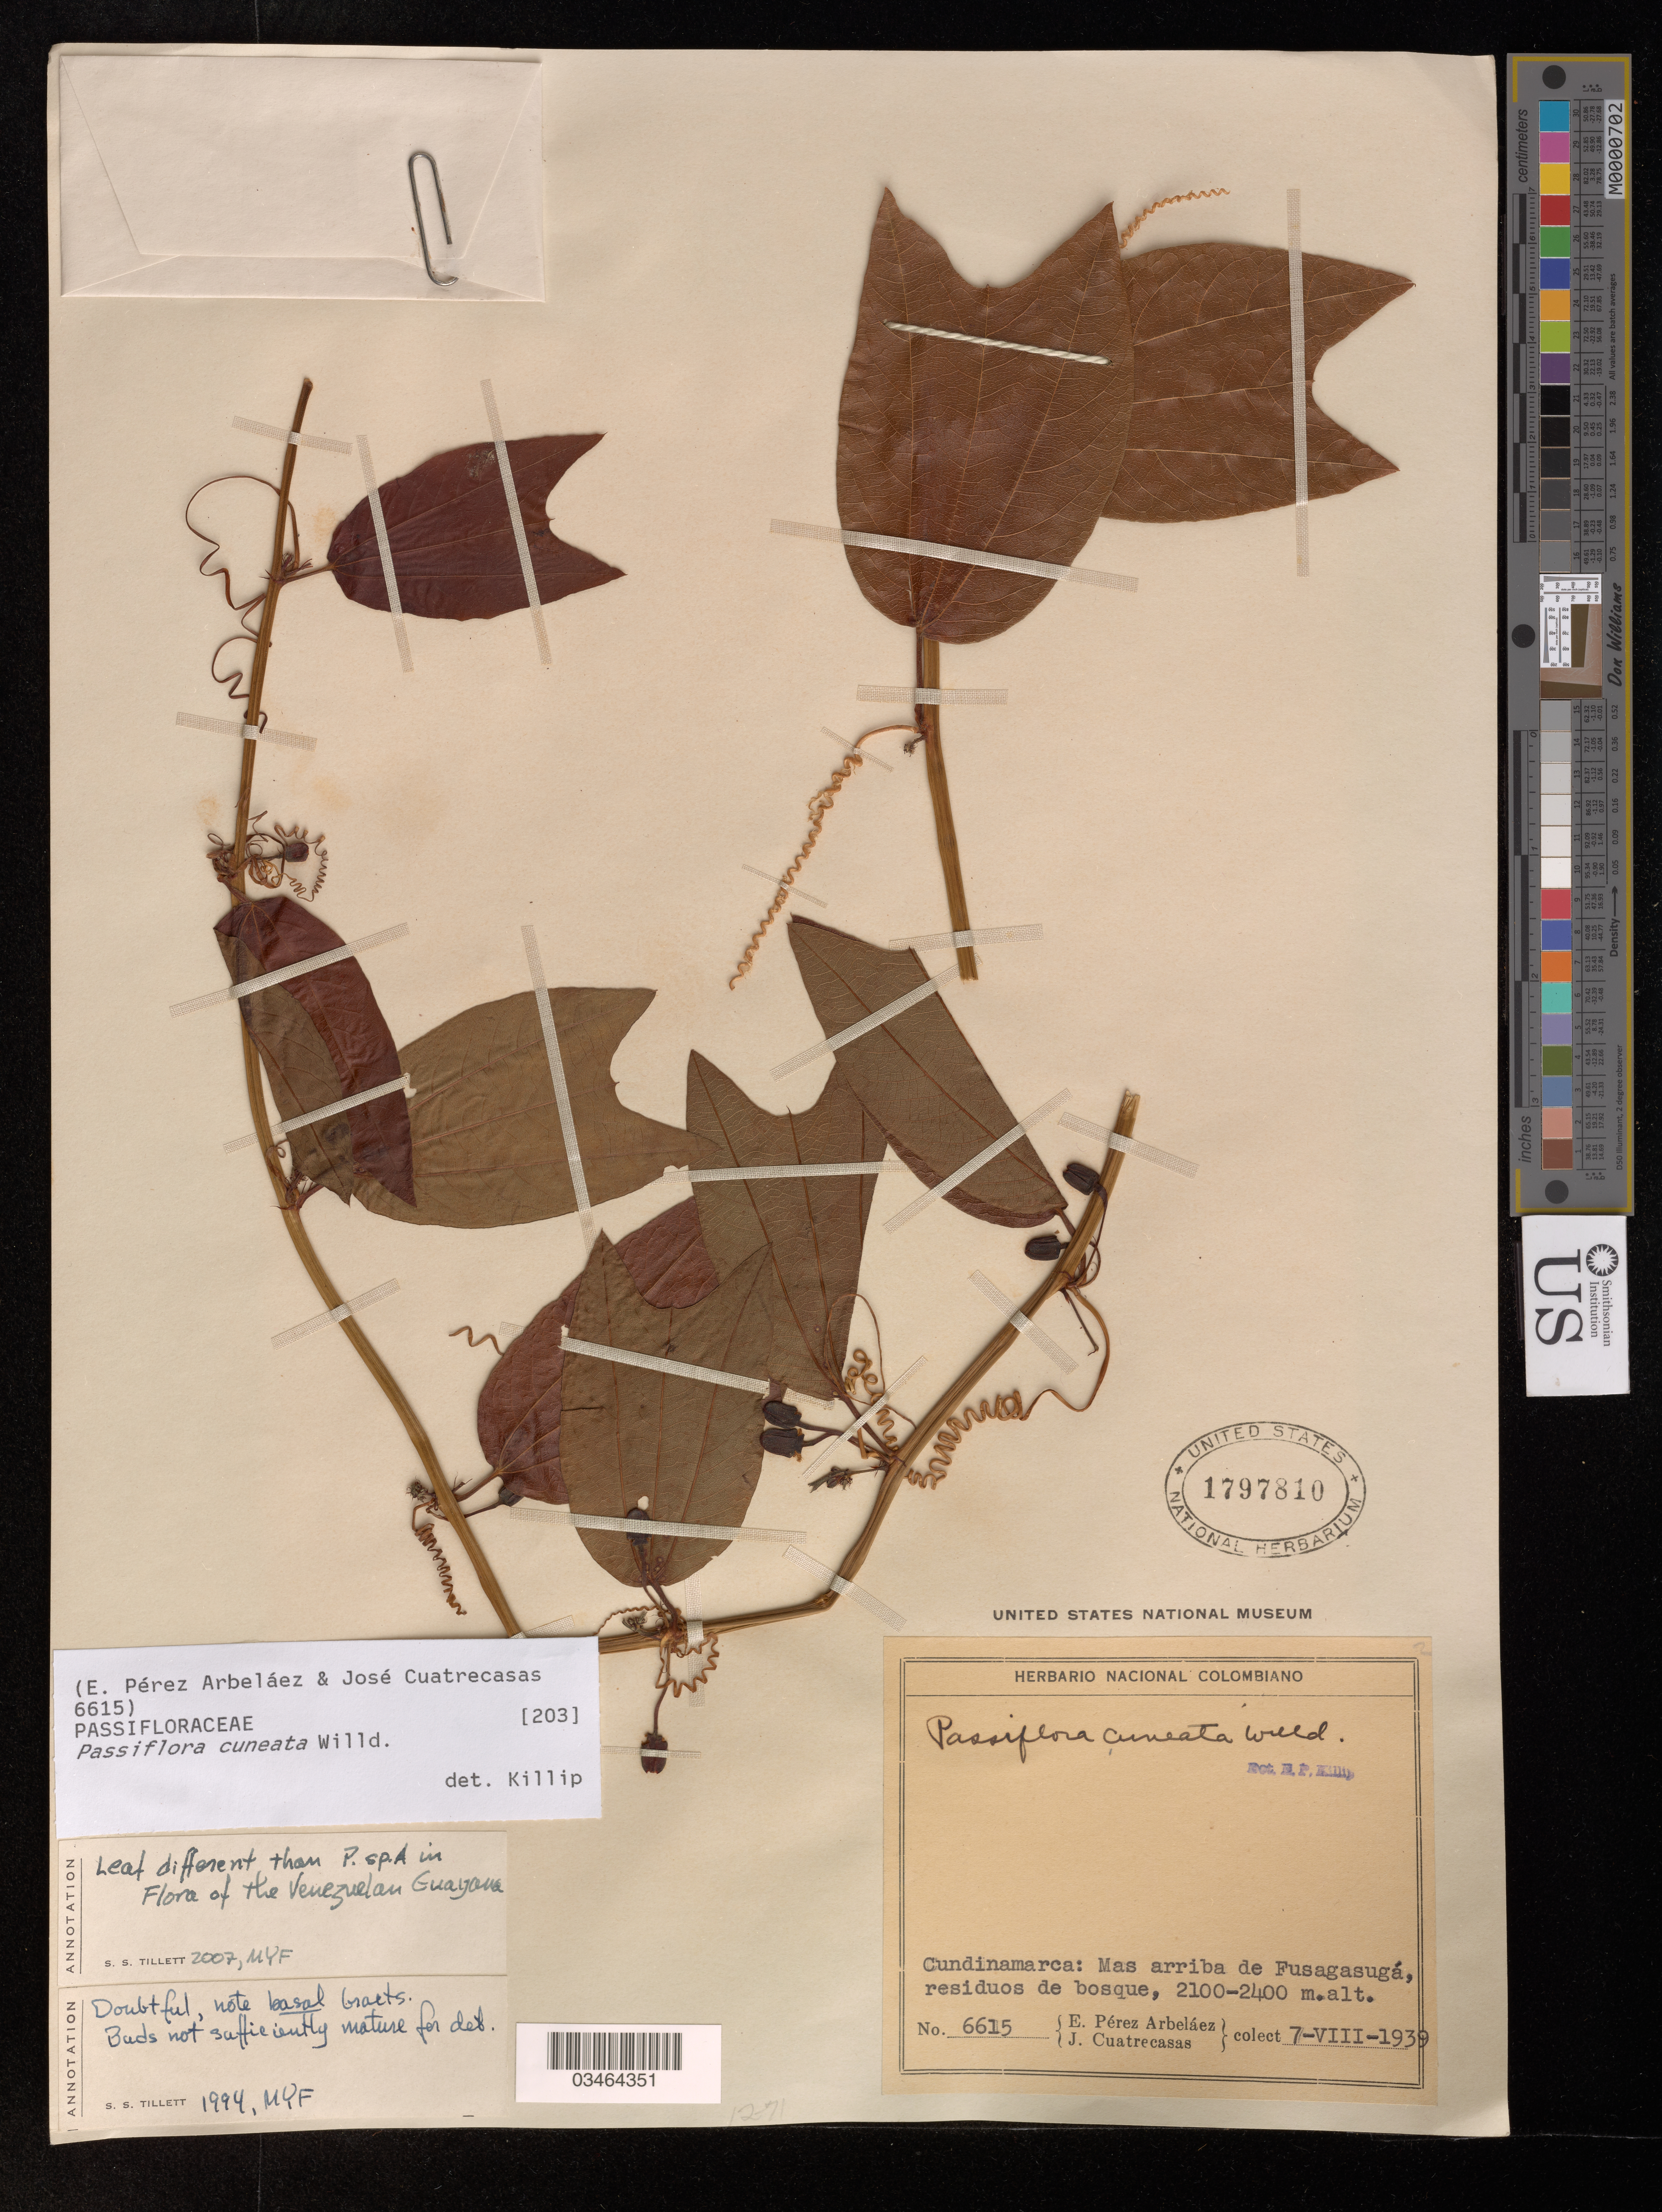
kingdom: Plantae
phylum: Tracheophyta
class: Magnoliopsida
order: Malpighiales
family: Passifloraceae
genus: Passiflora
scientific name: Passiflora cuneata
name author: Willd.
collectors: E. Pérez Arbeláez & J. Cuatrecasas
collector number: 6615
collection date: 1939-08-07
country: Colombia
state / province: Cundinamarca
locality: Mas arriba de Fusagasugá.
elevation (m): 2100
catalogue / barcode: US 1797810